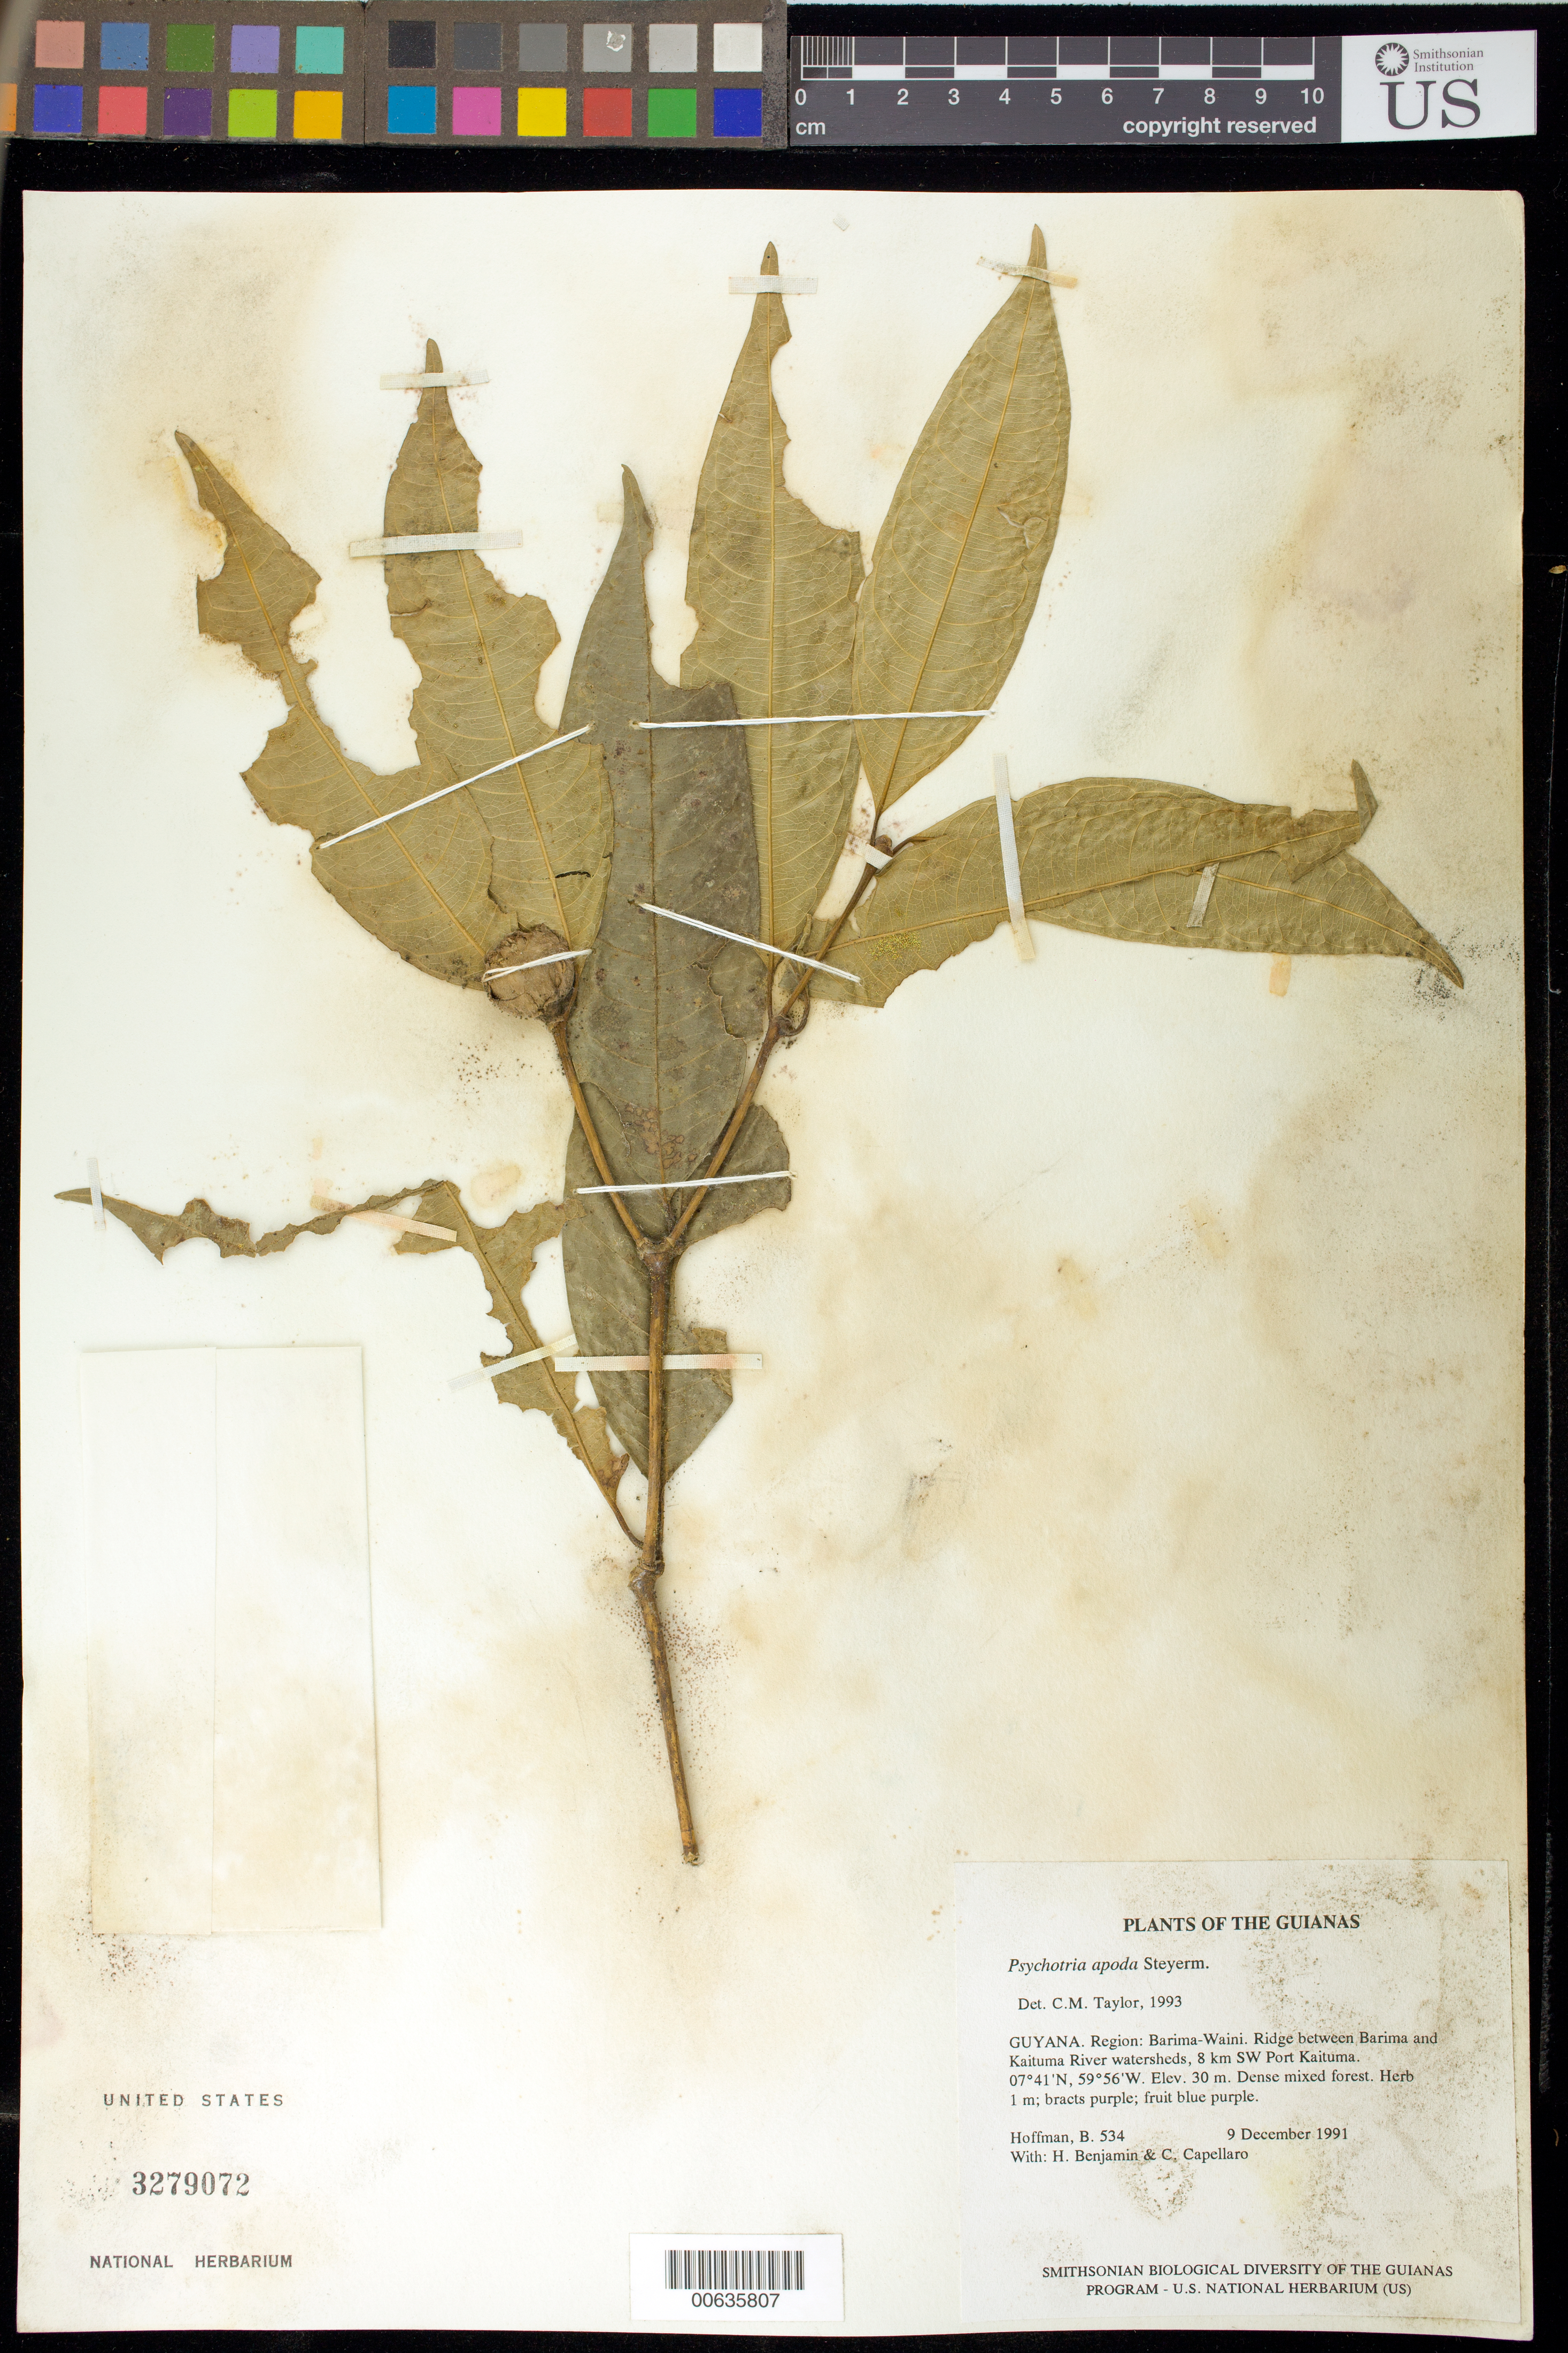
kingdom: Plantae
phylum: Tracheophyta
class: Magnoliopsida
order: Gentianales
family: Rubiaceae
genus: Palicourea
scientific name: Palicourea apoda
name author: (Steyerm.) Delprete & J.H. Kirkbr.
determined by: Kirkbride, J. H., Jr.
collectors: B. Hoffman, H. Benjamin & C. Capellaro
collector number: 534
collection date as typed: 9 December 1991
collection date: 1991-12-09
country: Guyana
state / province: Barima-Waini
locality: Ridge between Barima and Kaituma River watersheds, 8 km SW of Port Kaituma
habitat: Dense mixed forest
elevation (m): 30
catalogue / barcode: US 3279072